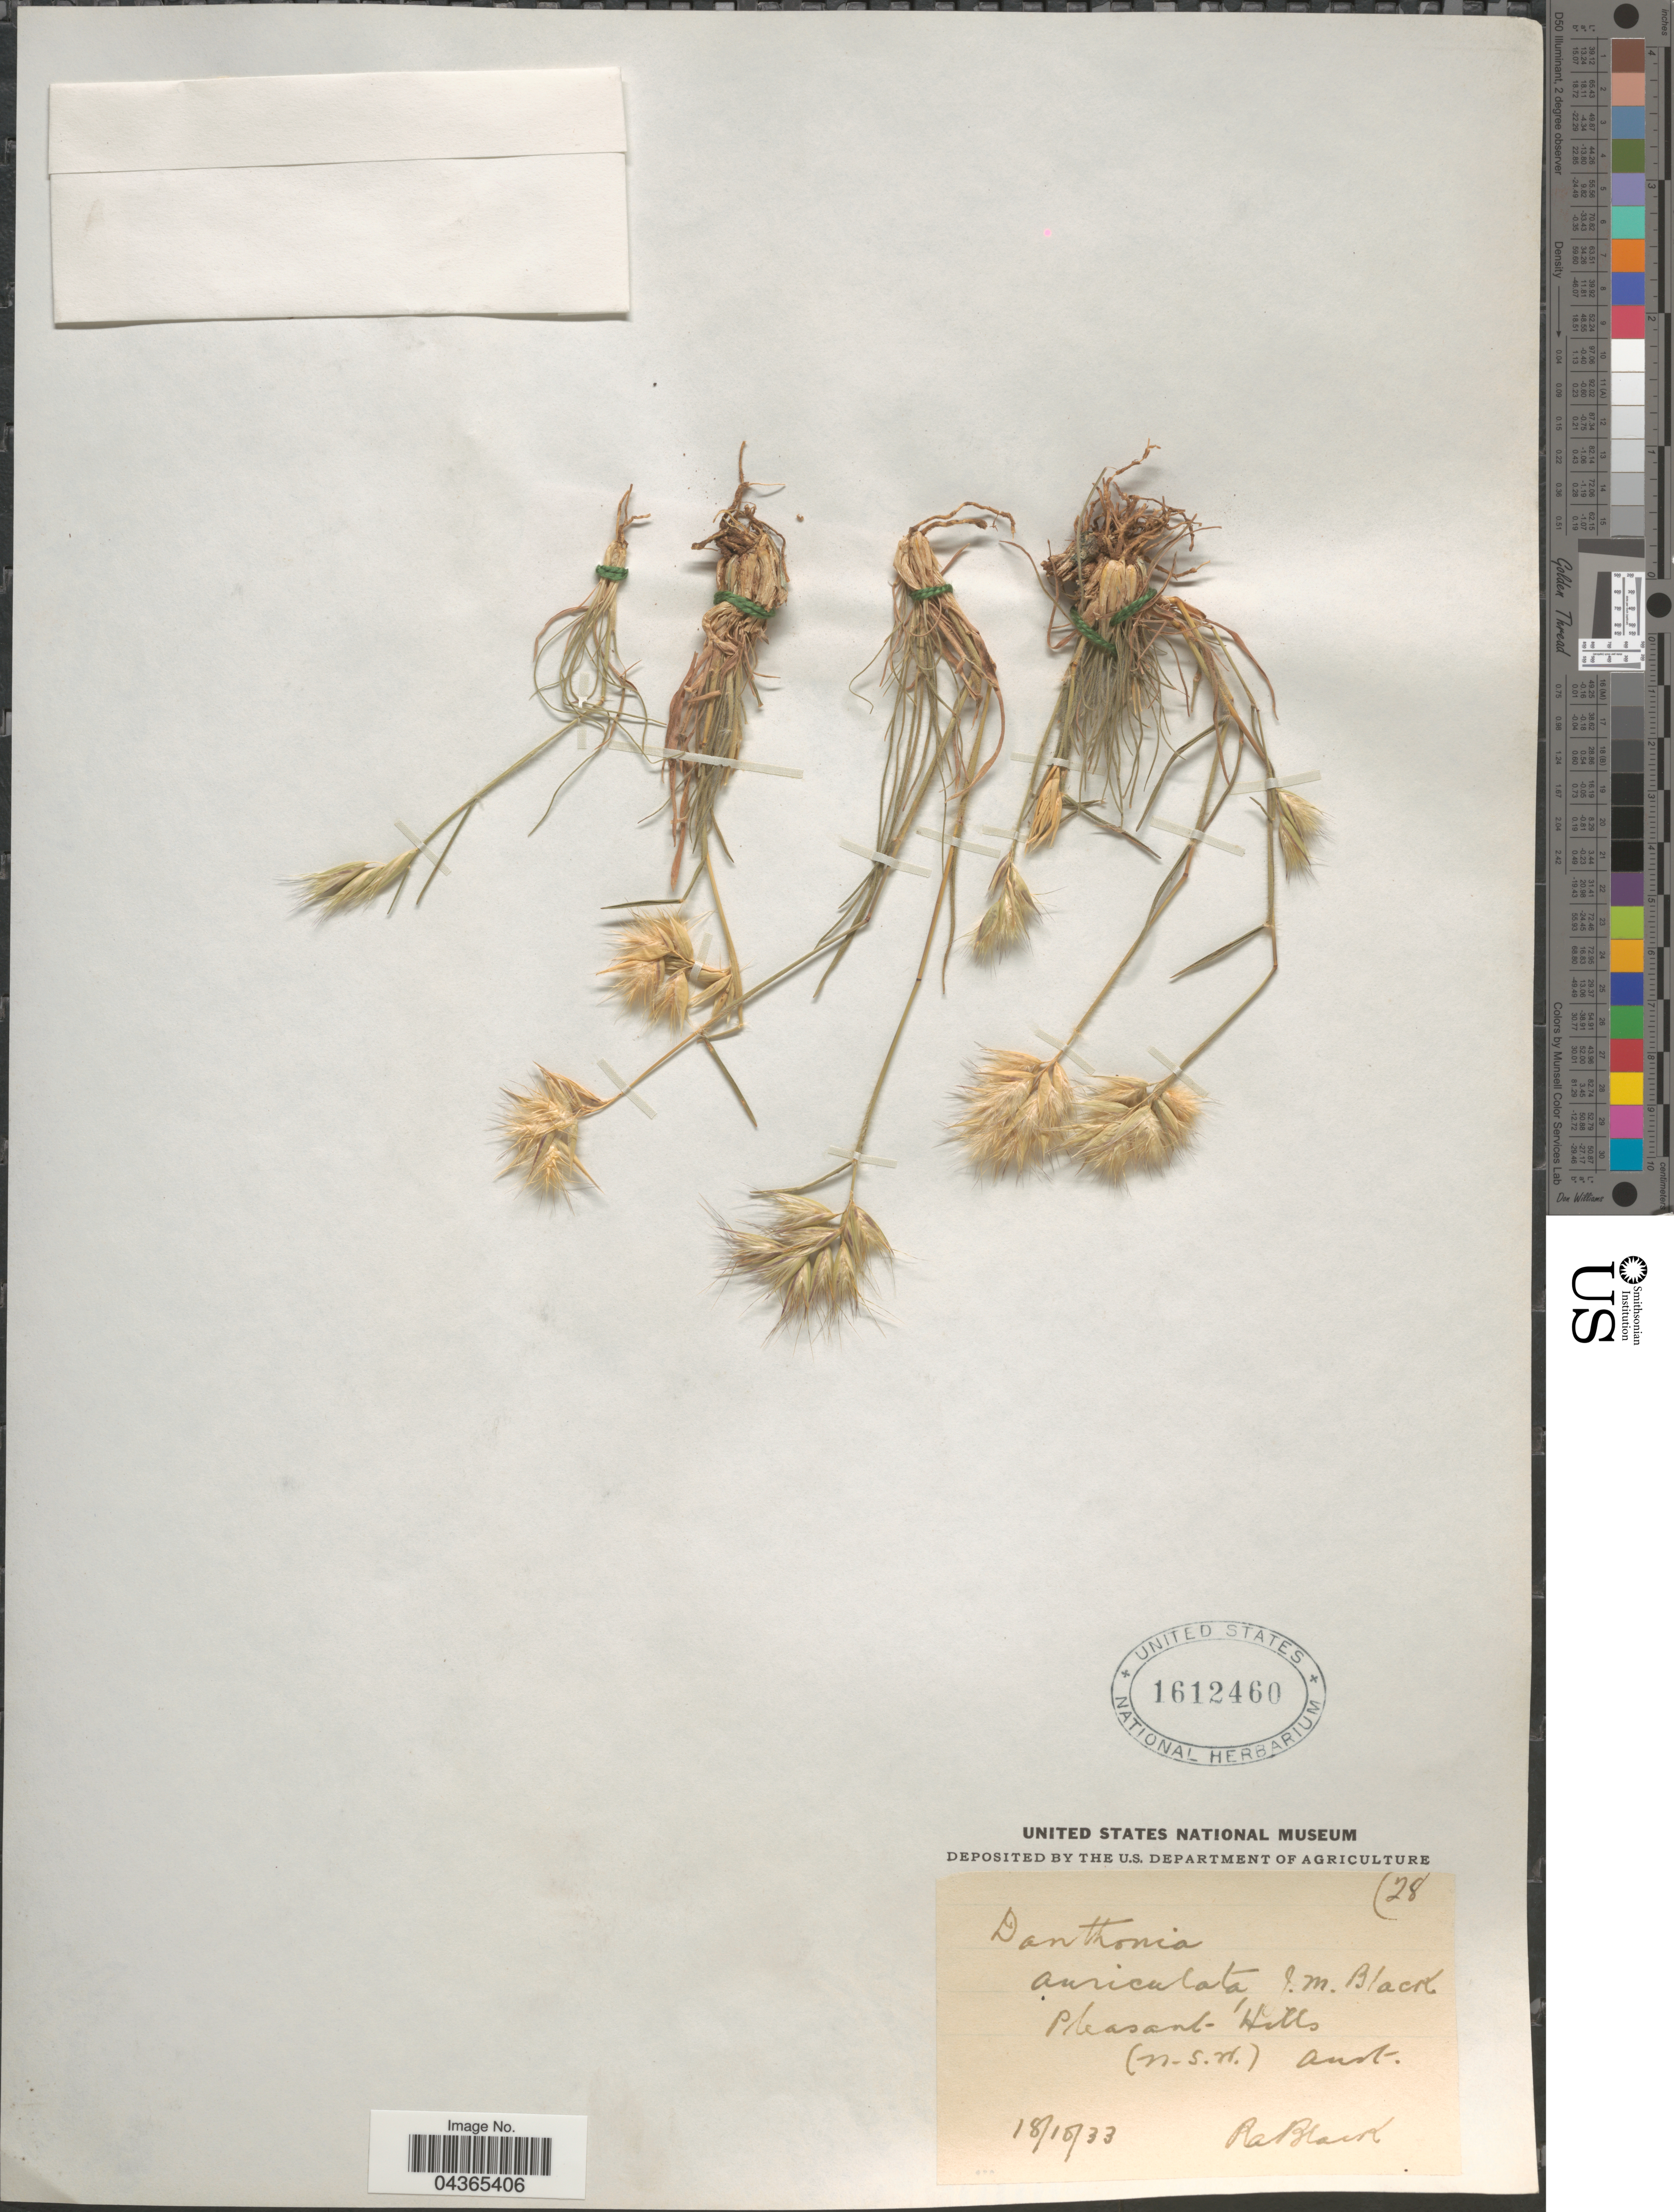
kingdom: Plantae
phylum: Tracheophyta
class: Liliopsida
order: Poales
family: Poaceae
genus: Rytidosperma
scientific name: Rytidosperma auriculatum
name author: (J.M. Black) Connor & Edgar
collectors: R. A. Black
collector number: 28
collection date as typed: Transcribed d/m/y: 18/10/33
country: Australia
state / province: New South Wales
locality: Pleasant Hills.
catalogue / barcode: US 1612460